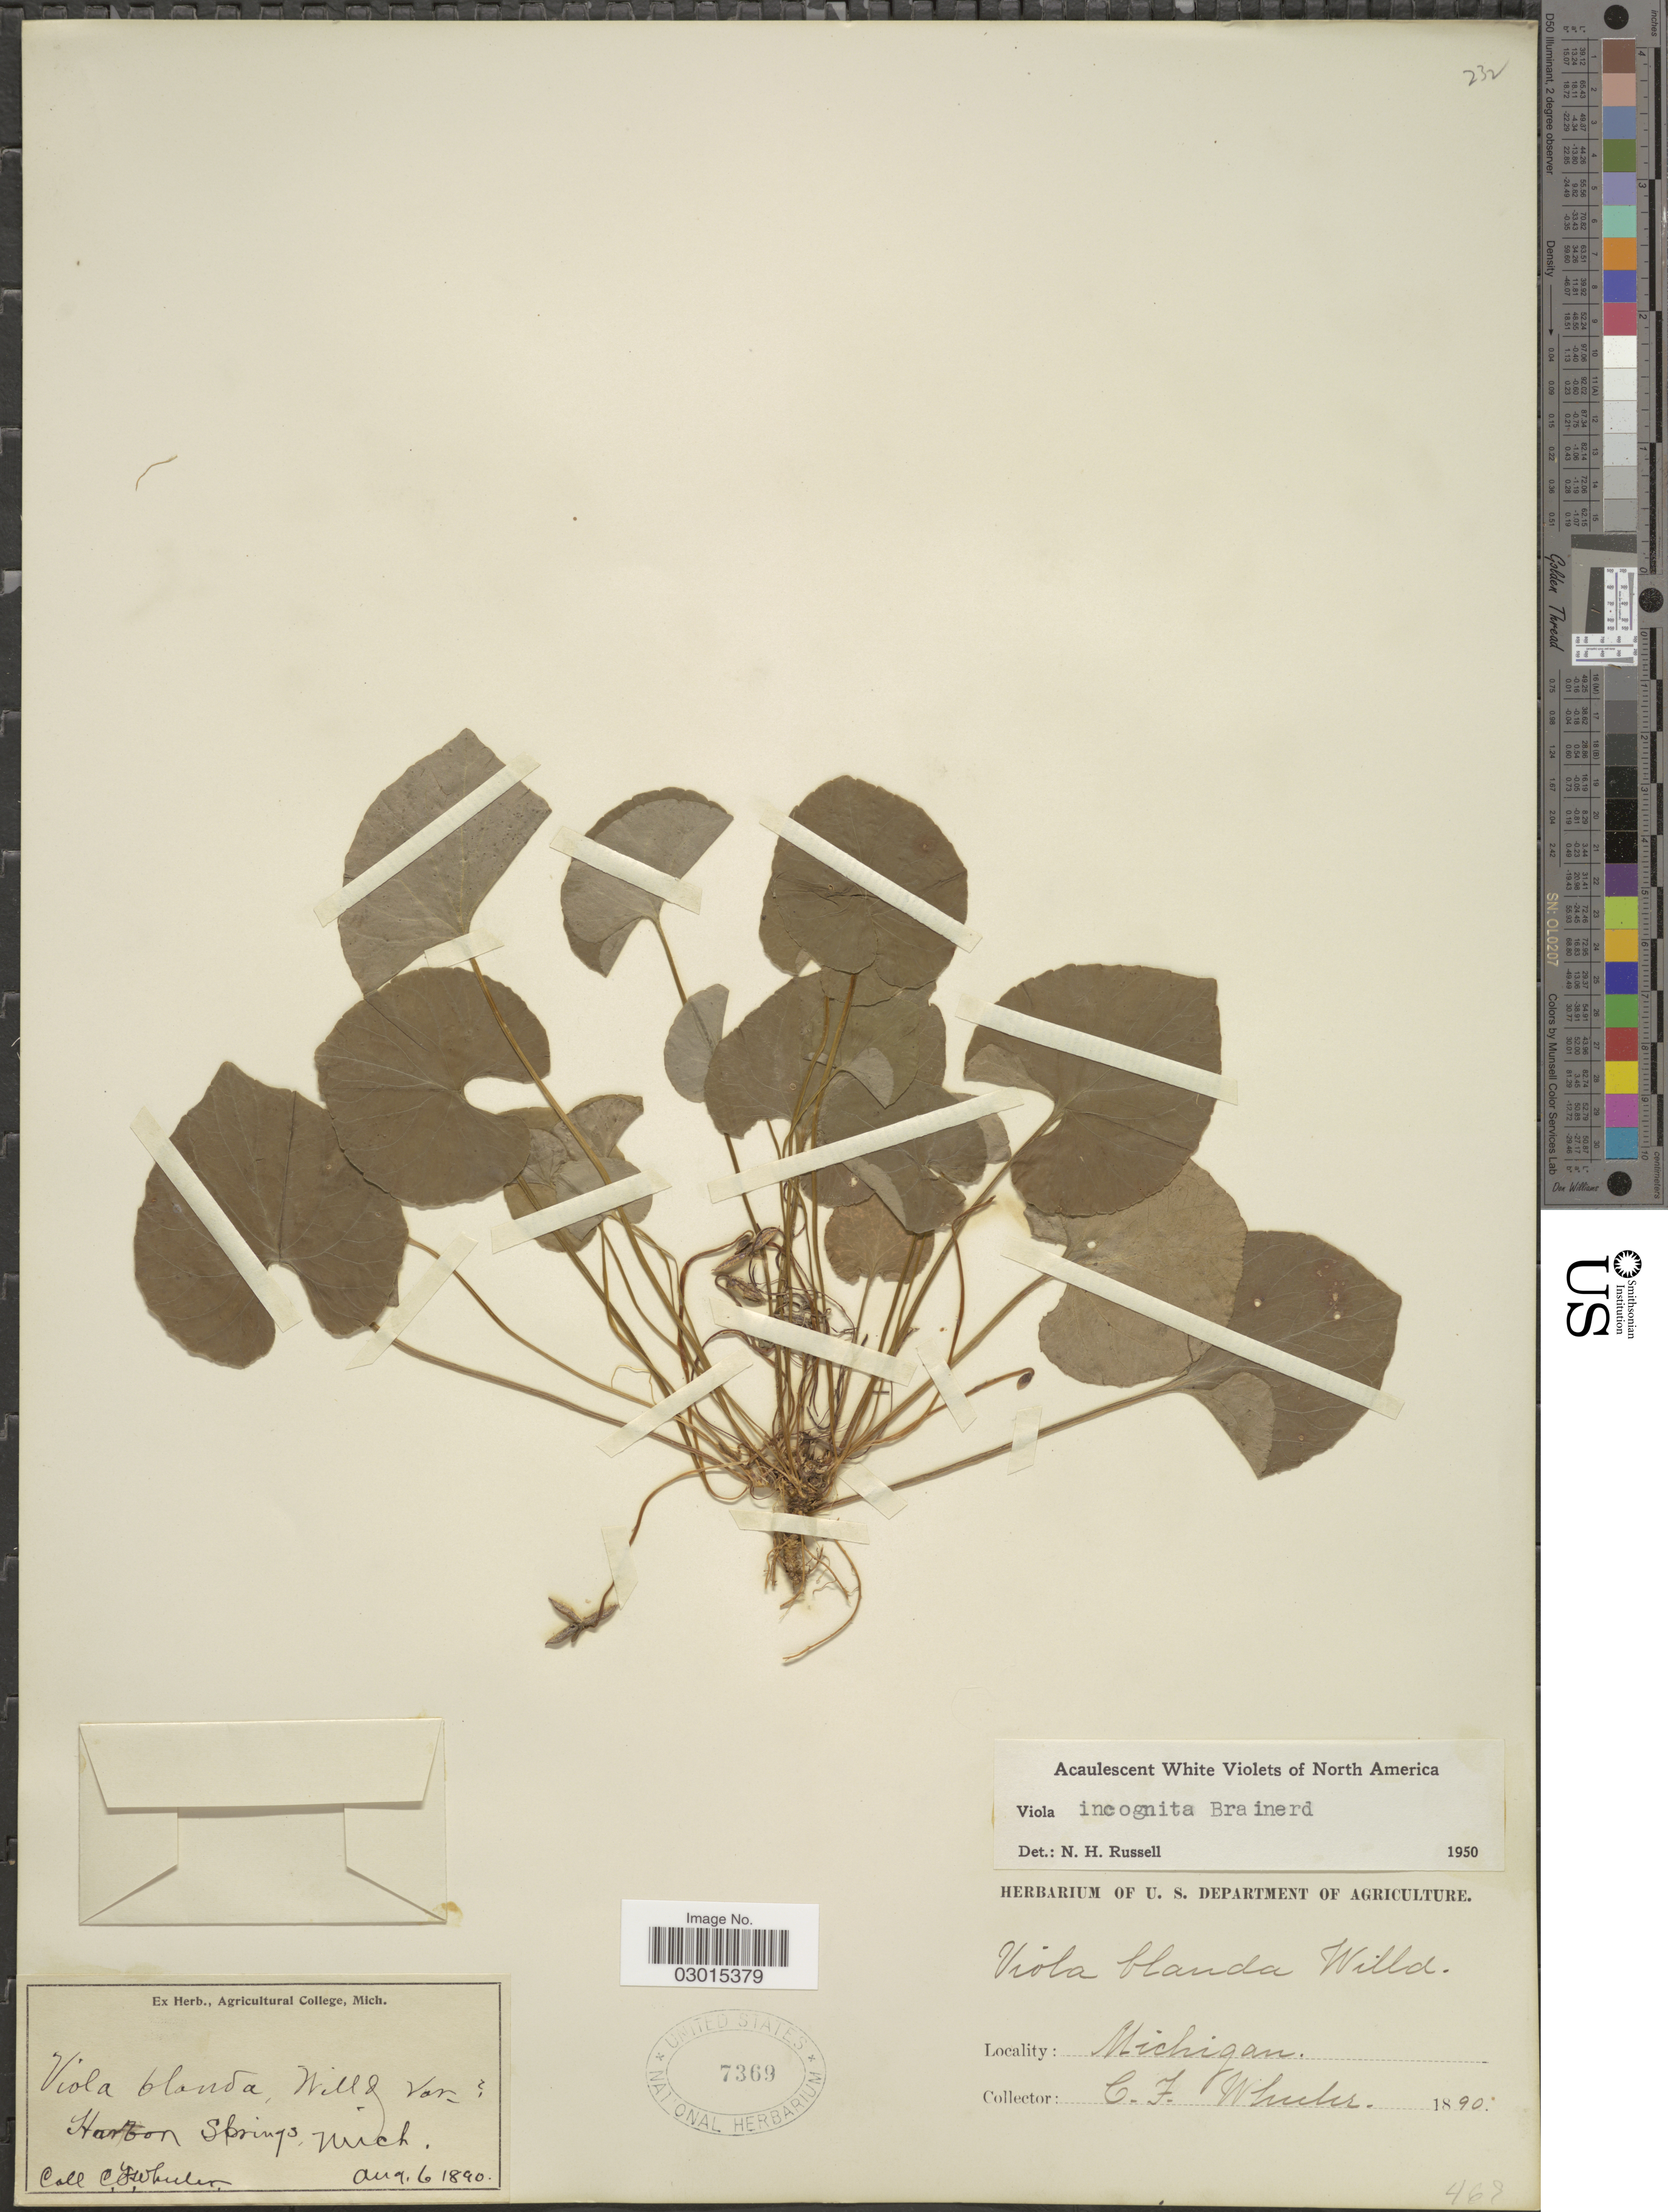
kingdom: Plantae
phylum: Tracheophyta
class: Magnoliopsida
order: Malpighiales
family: Violaceae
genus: Viola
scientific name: Viola incognita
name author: Brainerd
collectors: C. Wheeler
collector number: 469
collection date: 1890-08-06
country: United States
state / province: Michigan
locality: Harbor Springs, Mich.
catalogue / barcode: US 7369